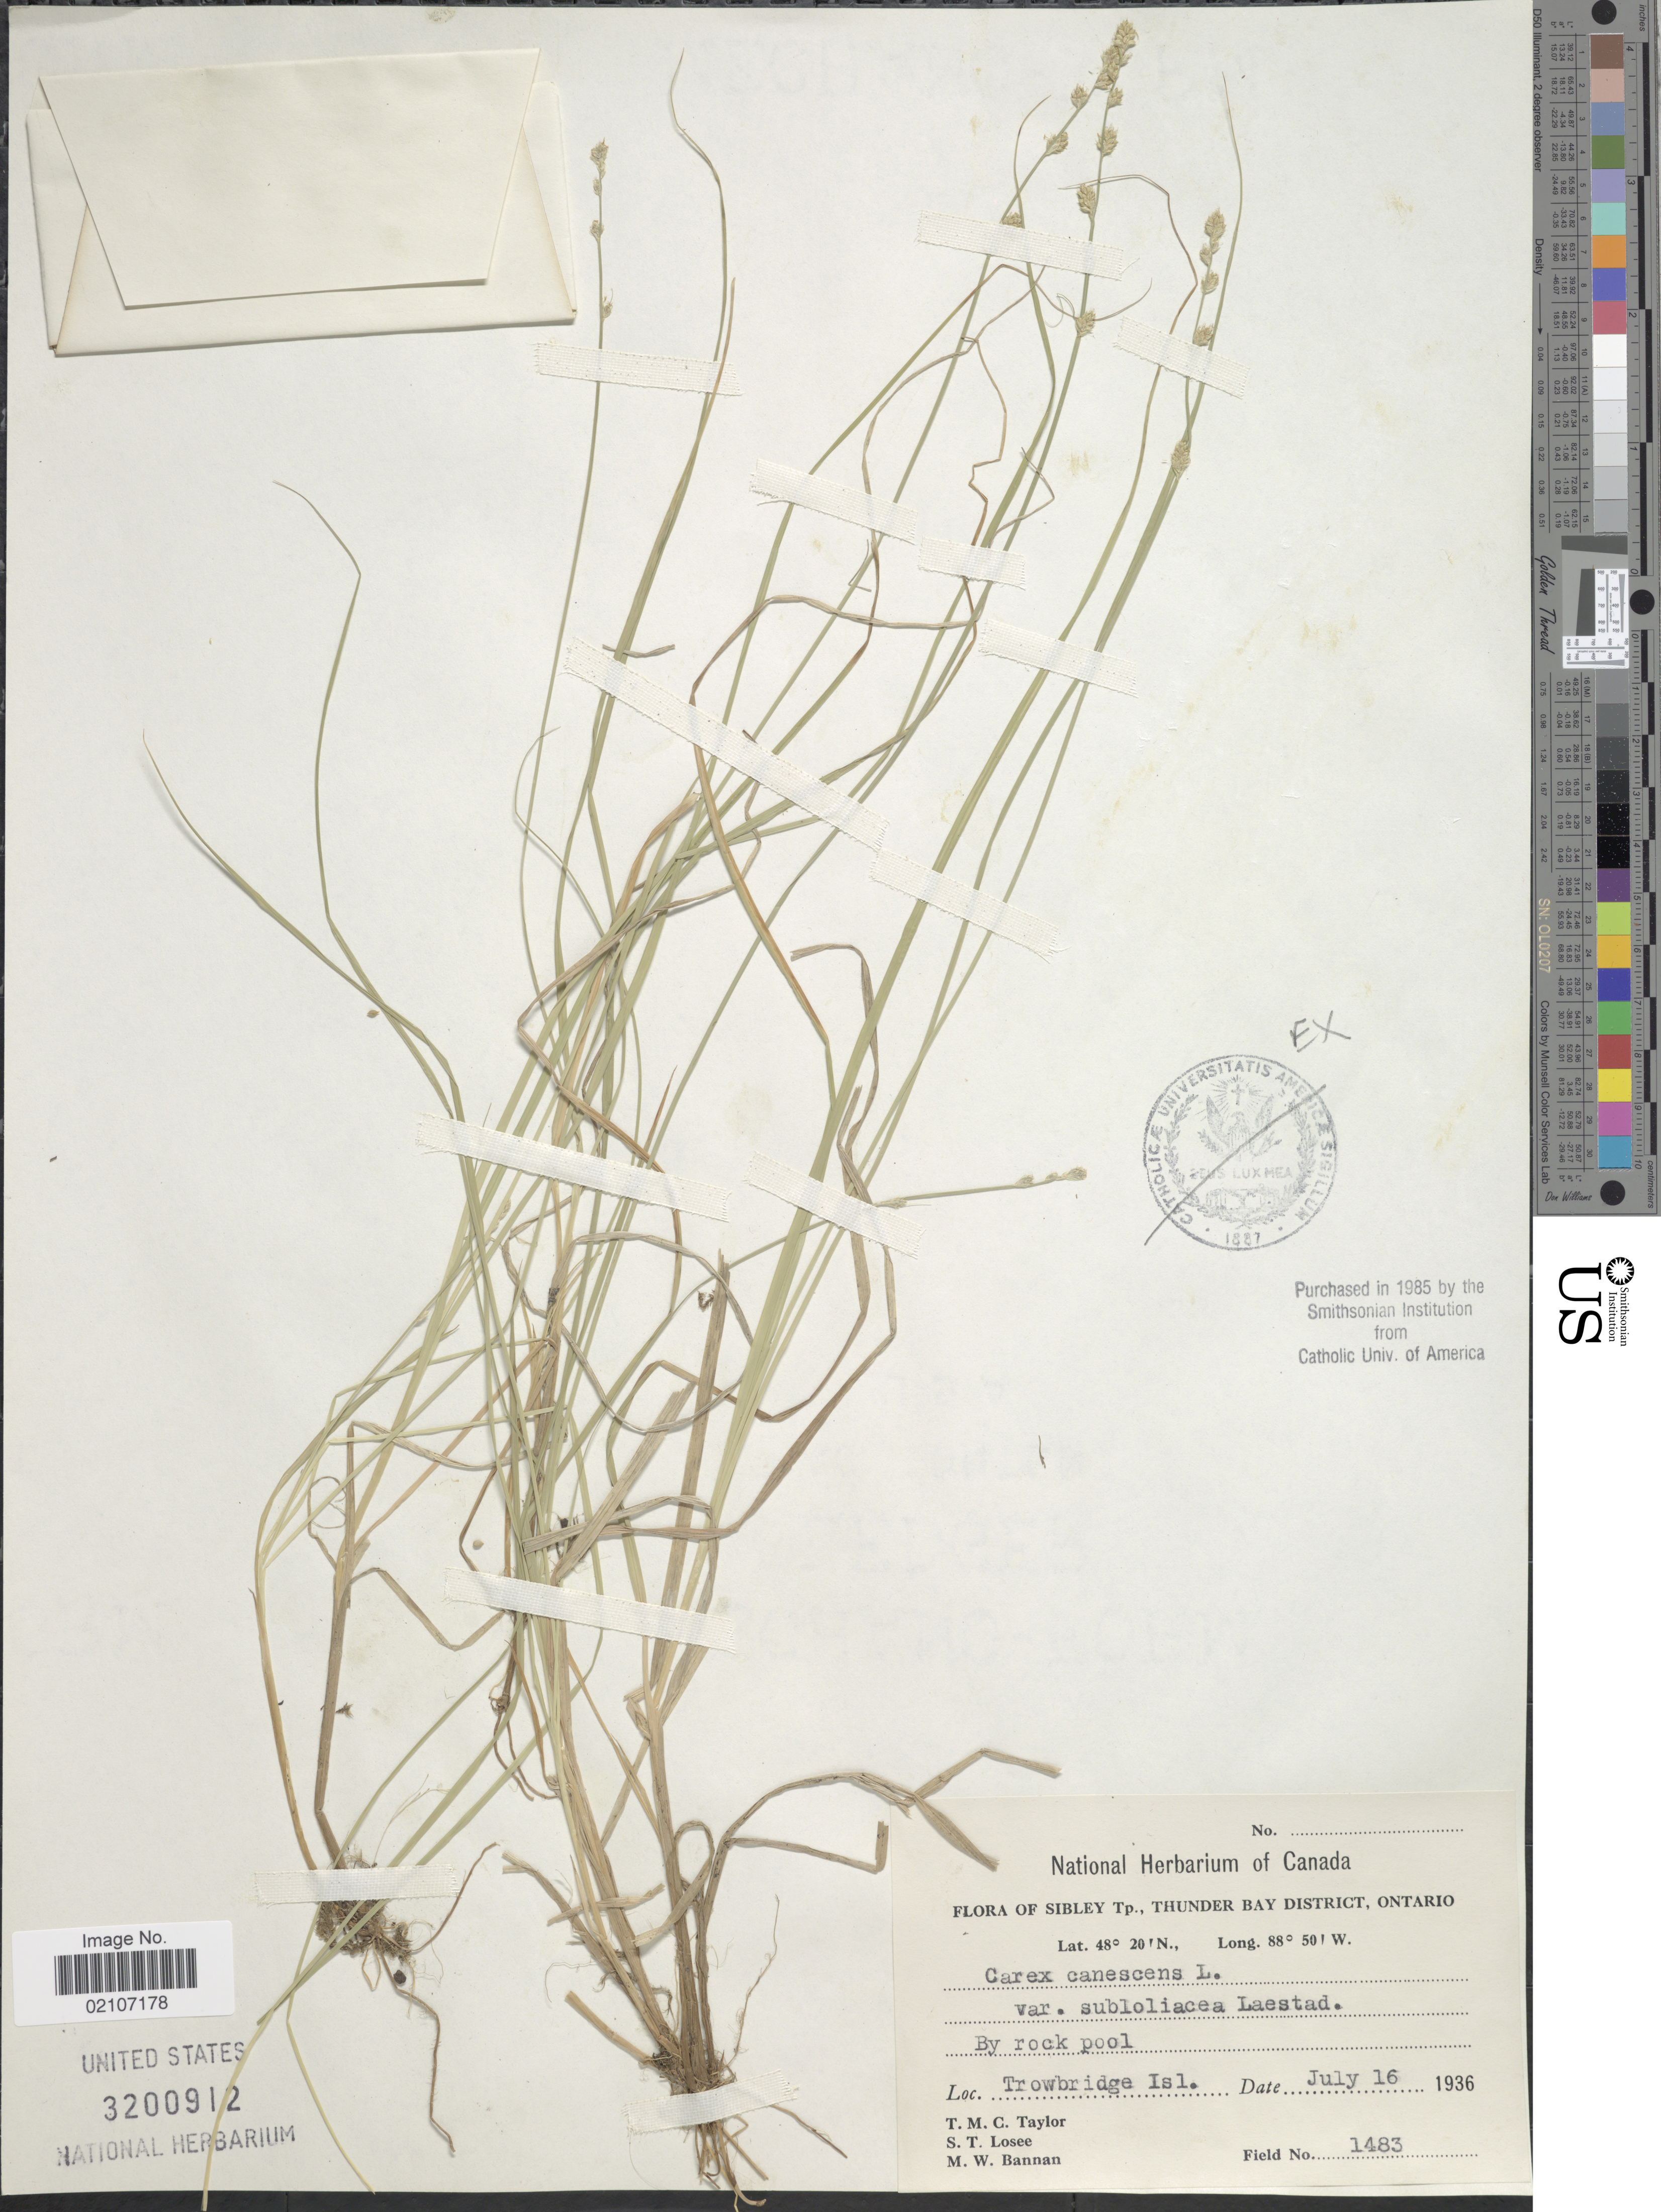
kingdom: Plantae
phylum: Tracheophyta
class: Liliopsida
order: Poales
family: Cyperaceae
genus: Carex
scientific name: Carex canescens var. disjuncta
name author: Fernald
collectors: T. M. C. Taylor, S. Losee & M. Bannan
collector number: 1483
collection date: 1936-07-16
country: Canada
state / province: Ontario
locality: Sibley Tp., Thunder Bay District, Trowbridge Isl.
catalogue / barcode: US 3200912